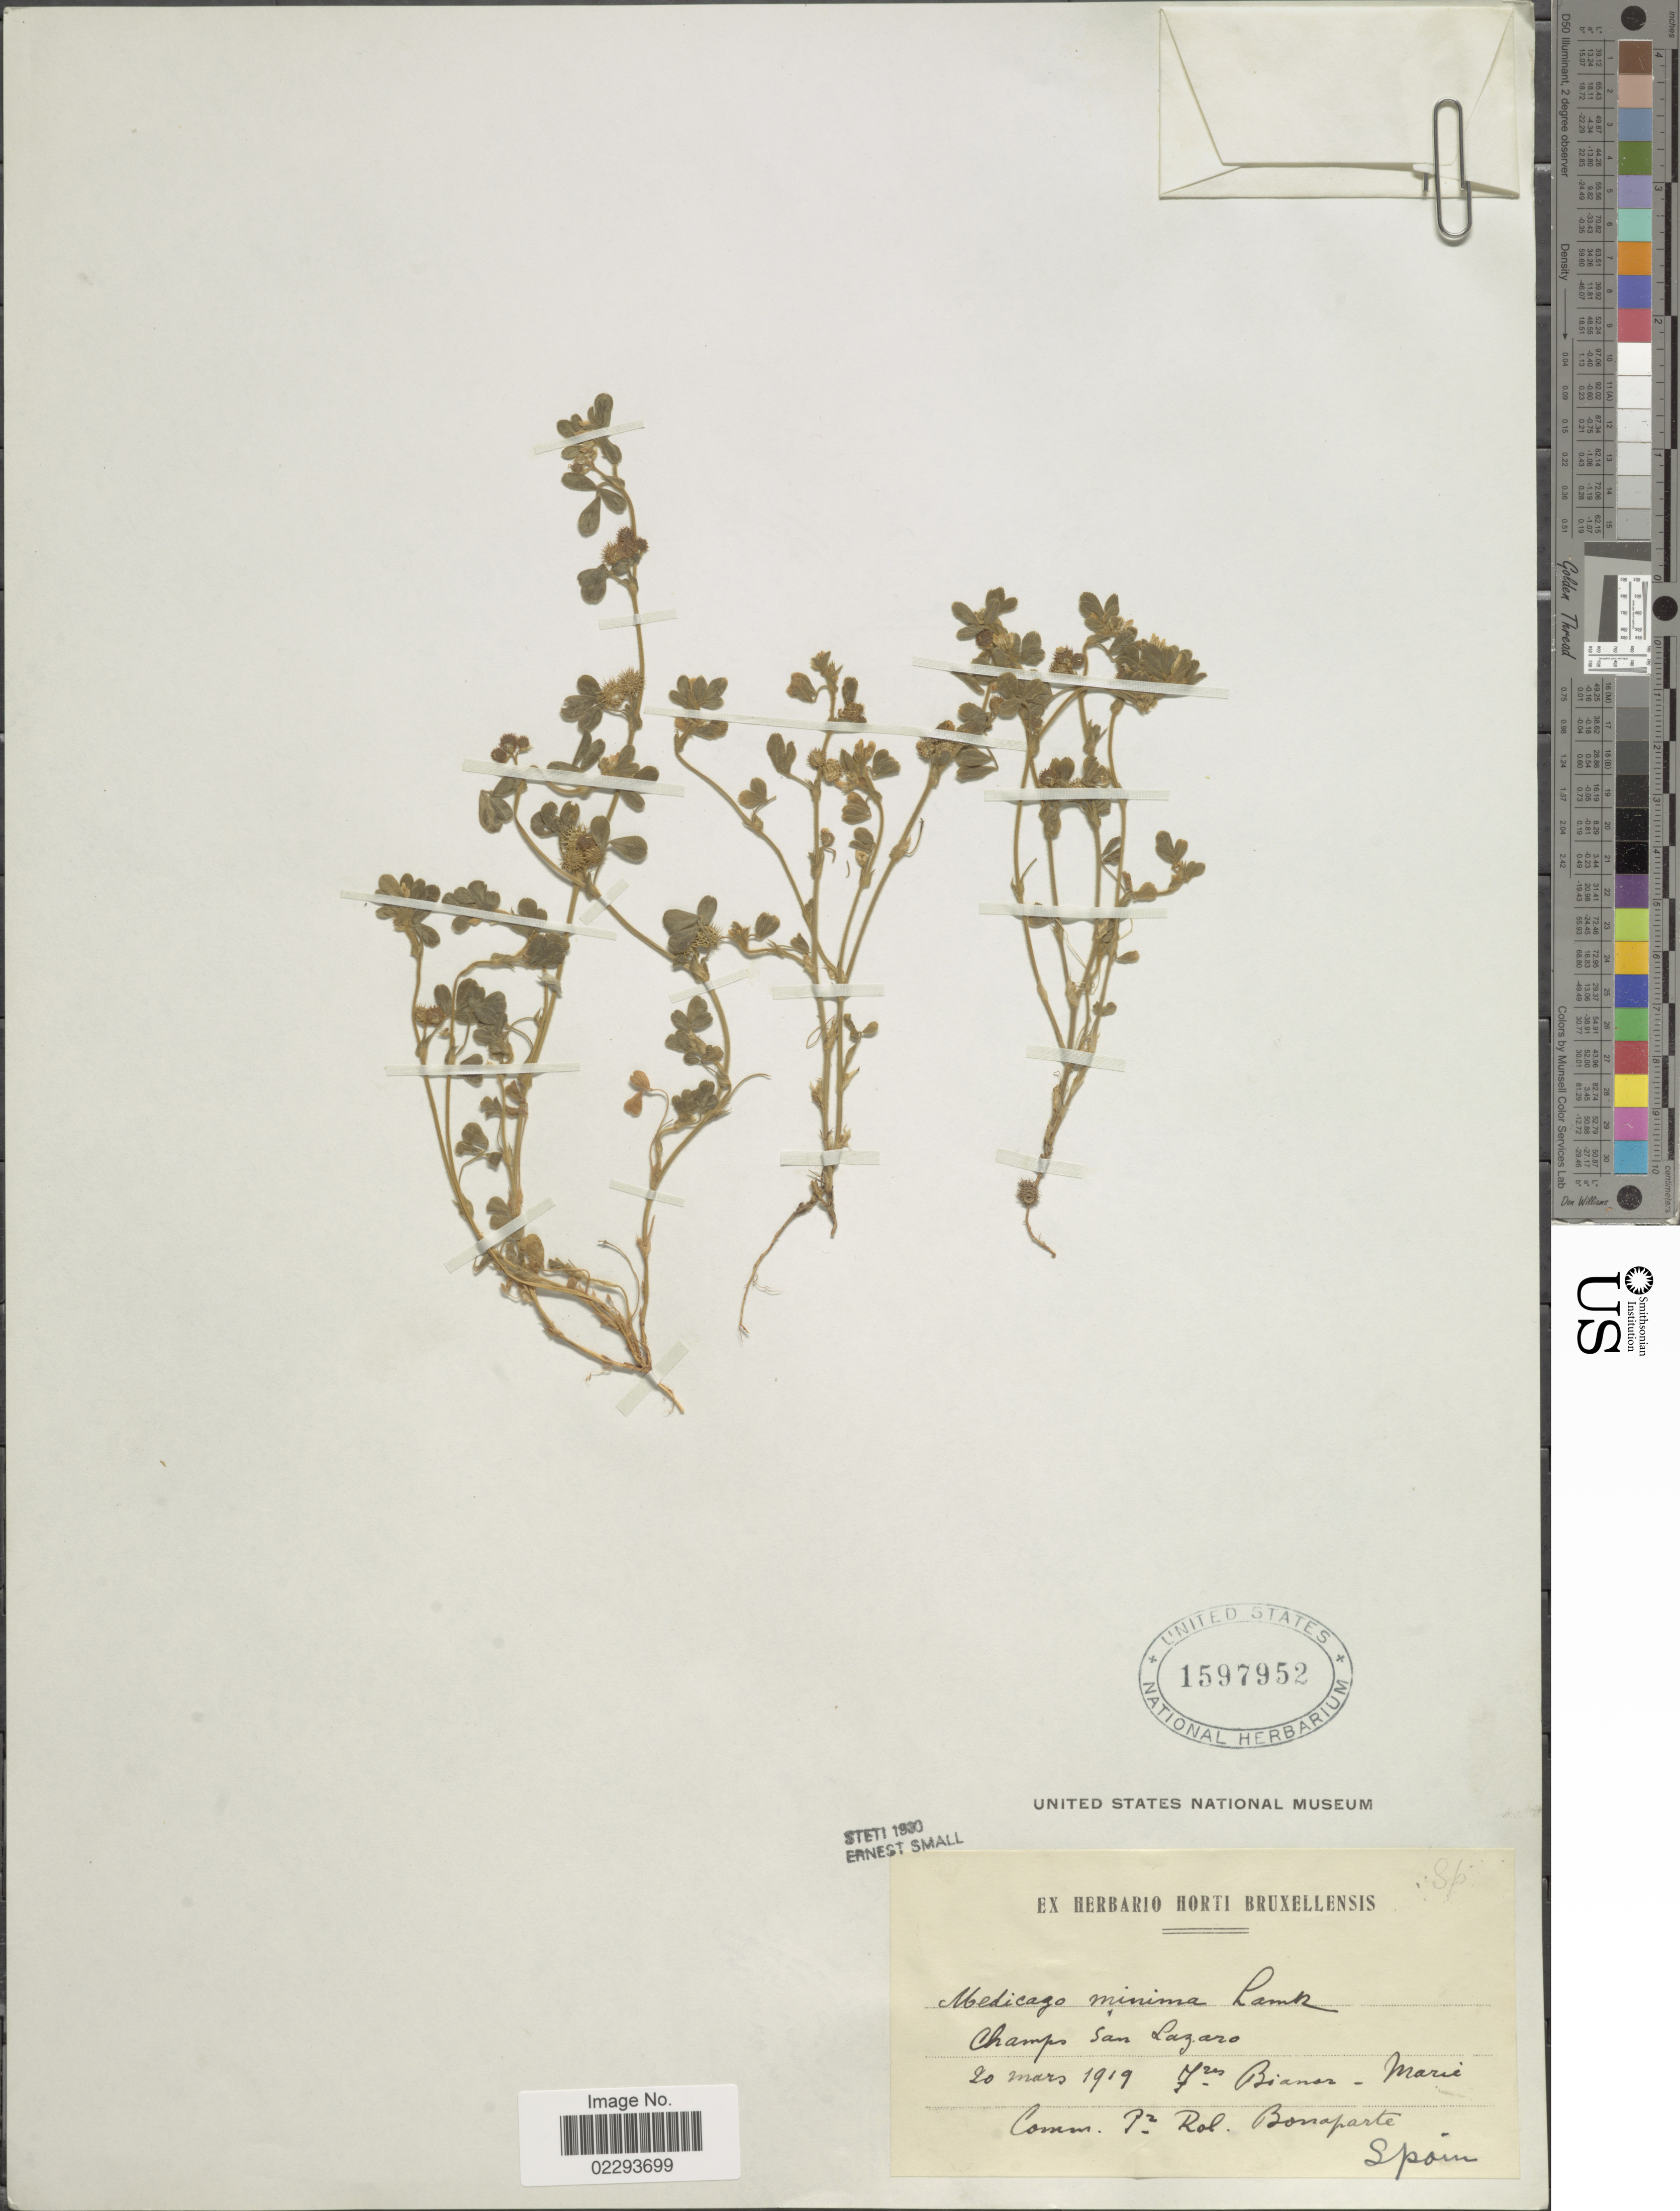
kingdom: Plantae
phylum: Tracheophyta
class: Magnoliopsida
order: Fabales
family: Fabaceae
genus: Medicago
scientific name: Medicago minima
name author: Lam.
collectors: ex herb. Horti Bruxellensis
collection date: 1919-03-20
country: Spain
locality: Champs San Lazaro, Fres Bianer - Marie [unsure placement]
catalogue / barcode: US 1597952